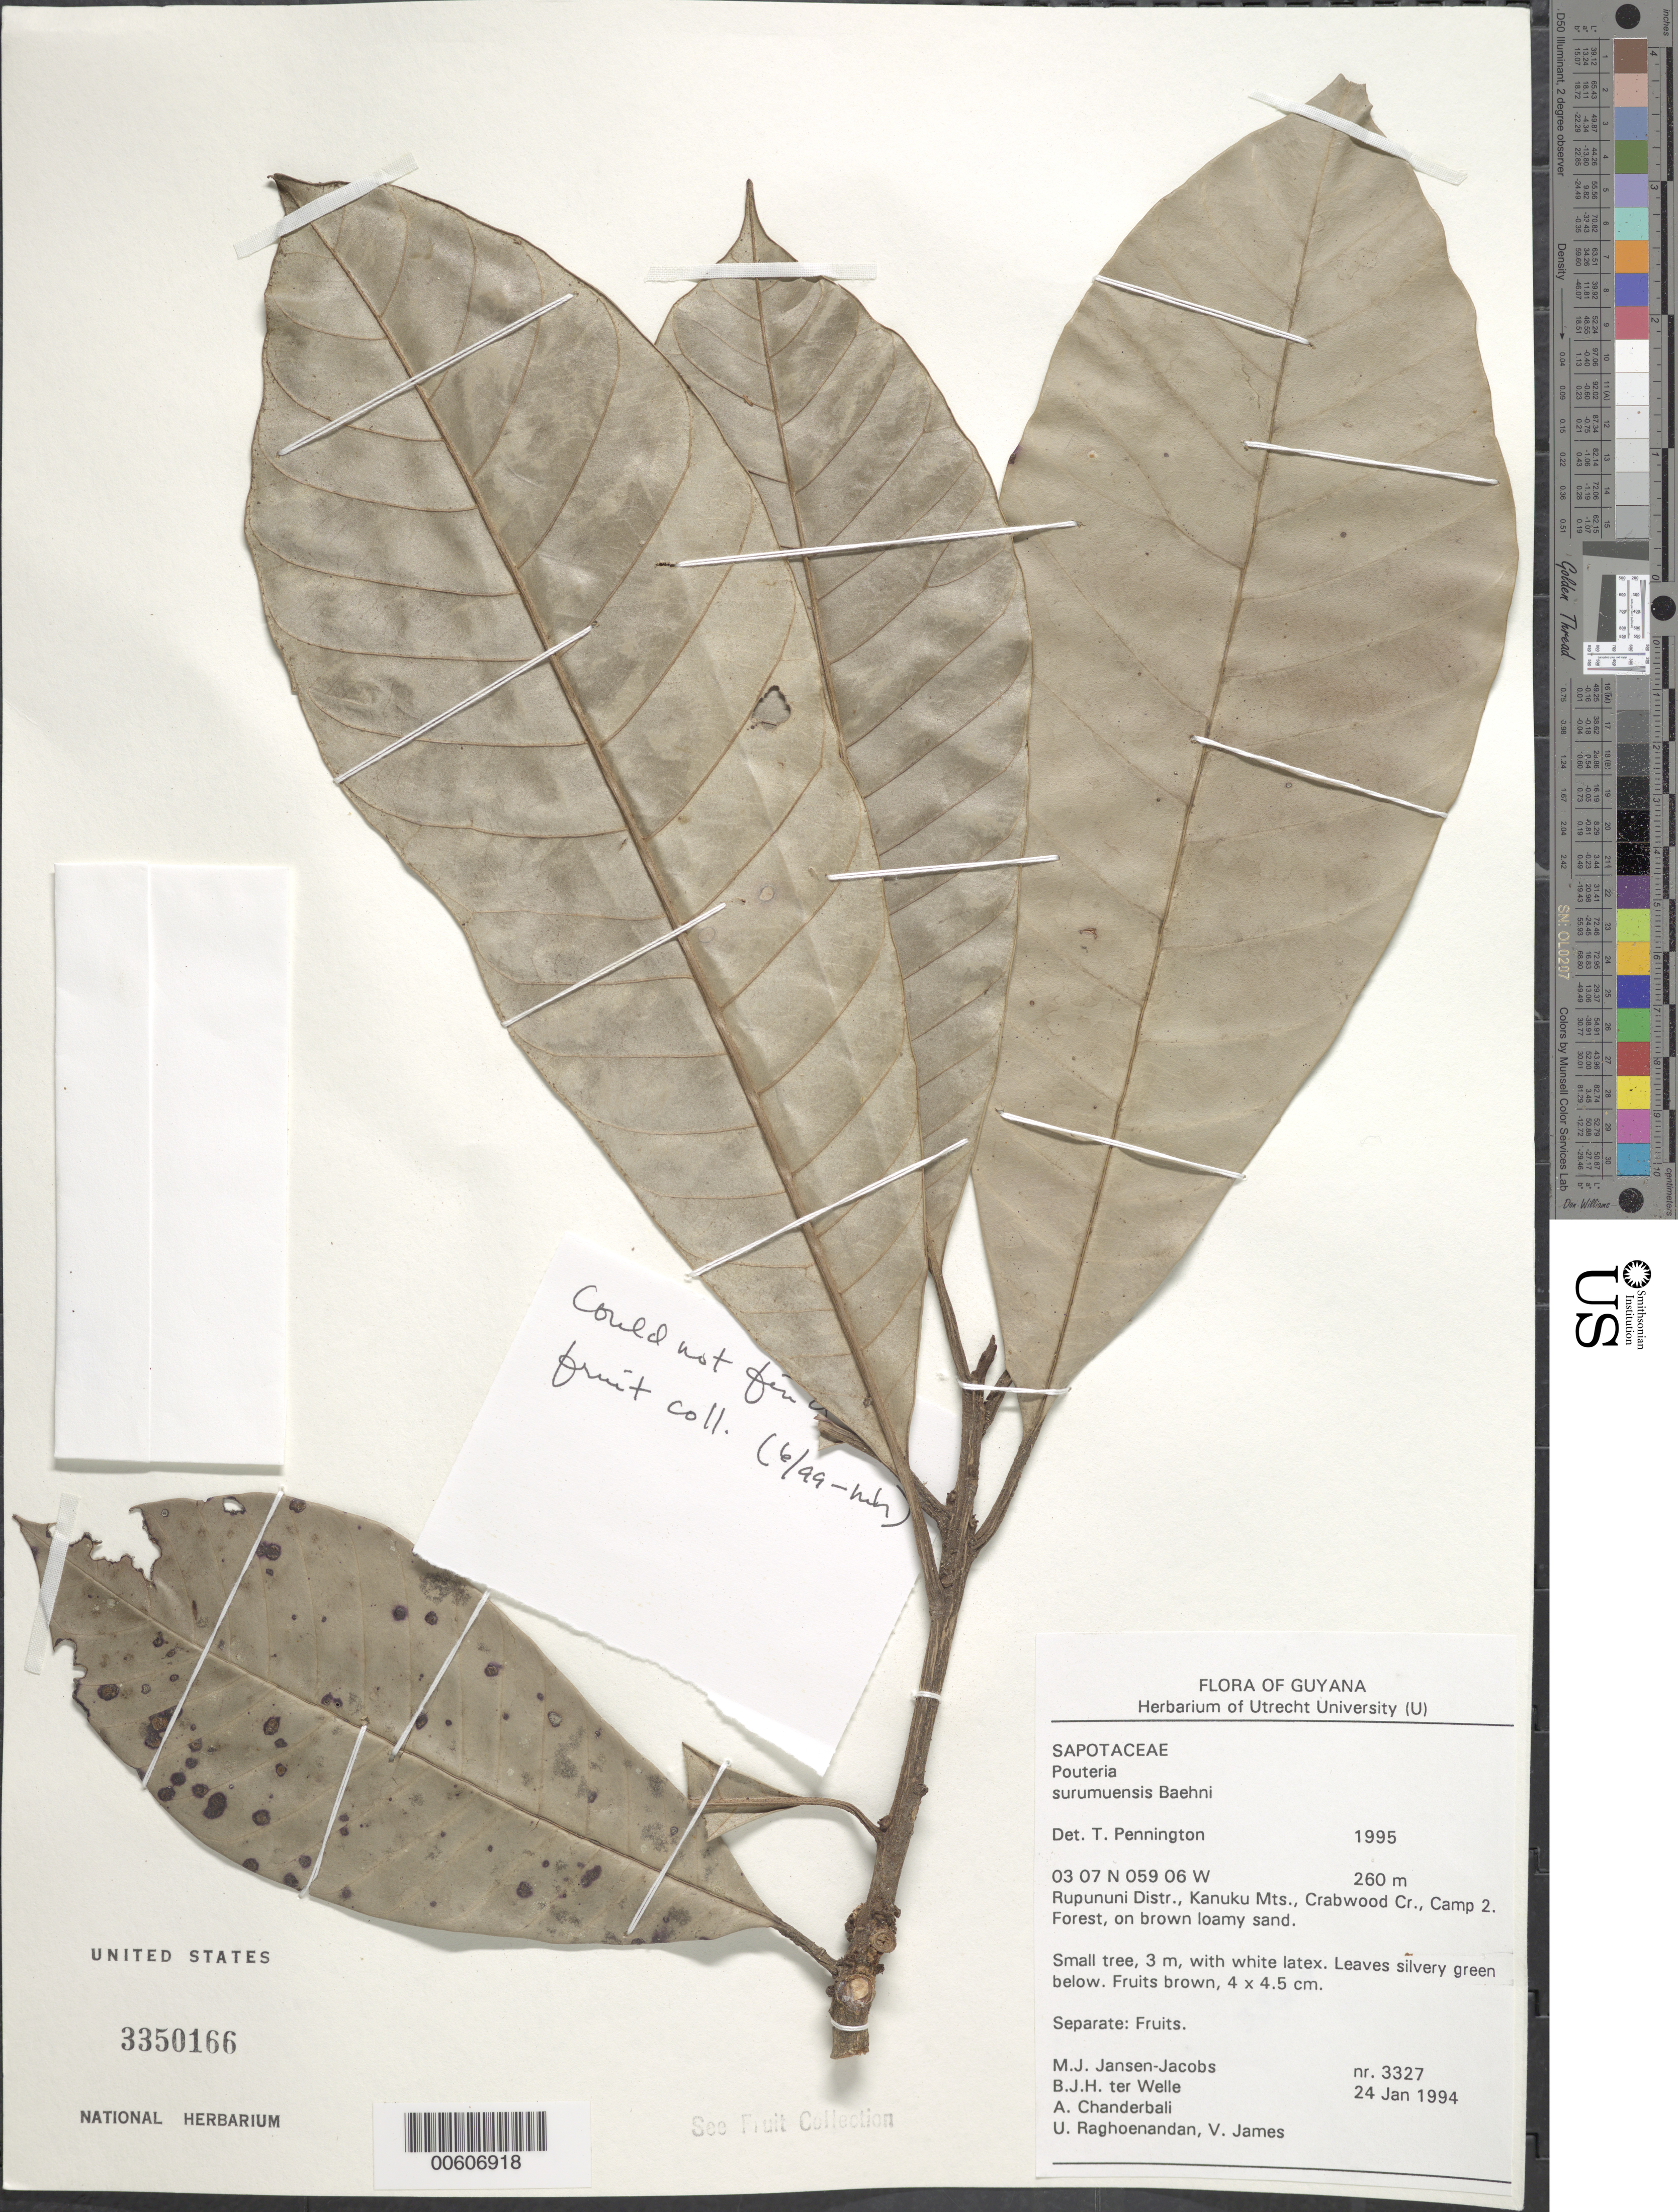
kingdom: Plantae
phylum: Tracheophyta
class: Magnoliopsida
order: Ericales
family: Sapotaceae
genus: Pouteria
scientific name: Pouteria surumuensis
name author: Baehni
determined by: Pennington, T. D., (K)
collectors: M. J. Jansen-Jacobs, B. Welle, A. S. Chanderbali, U. Raghoenandan & V. James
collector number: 3327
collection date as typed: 25-Jan-94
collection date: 1994-01-25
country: Guyana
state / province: U. Takutu-U. Essequibo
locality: Crabwood Cr., Camp 2, Kanuku Mts., Rupununi District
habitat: Forest on brown loamy sand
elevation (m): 260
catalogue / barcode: US 3350166